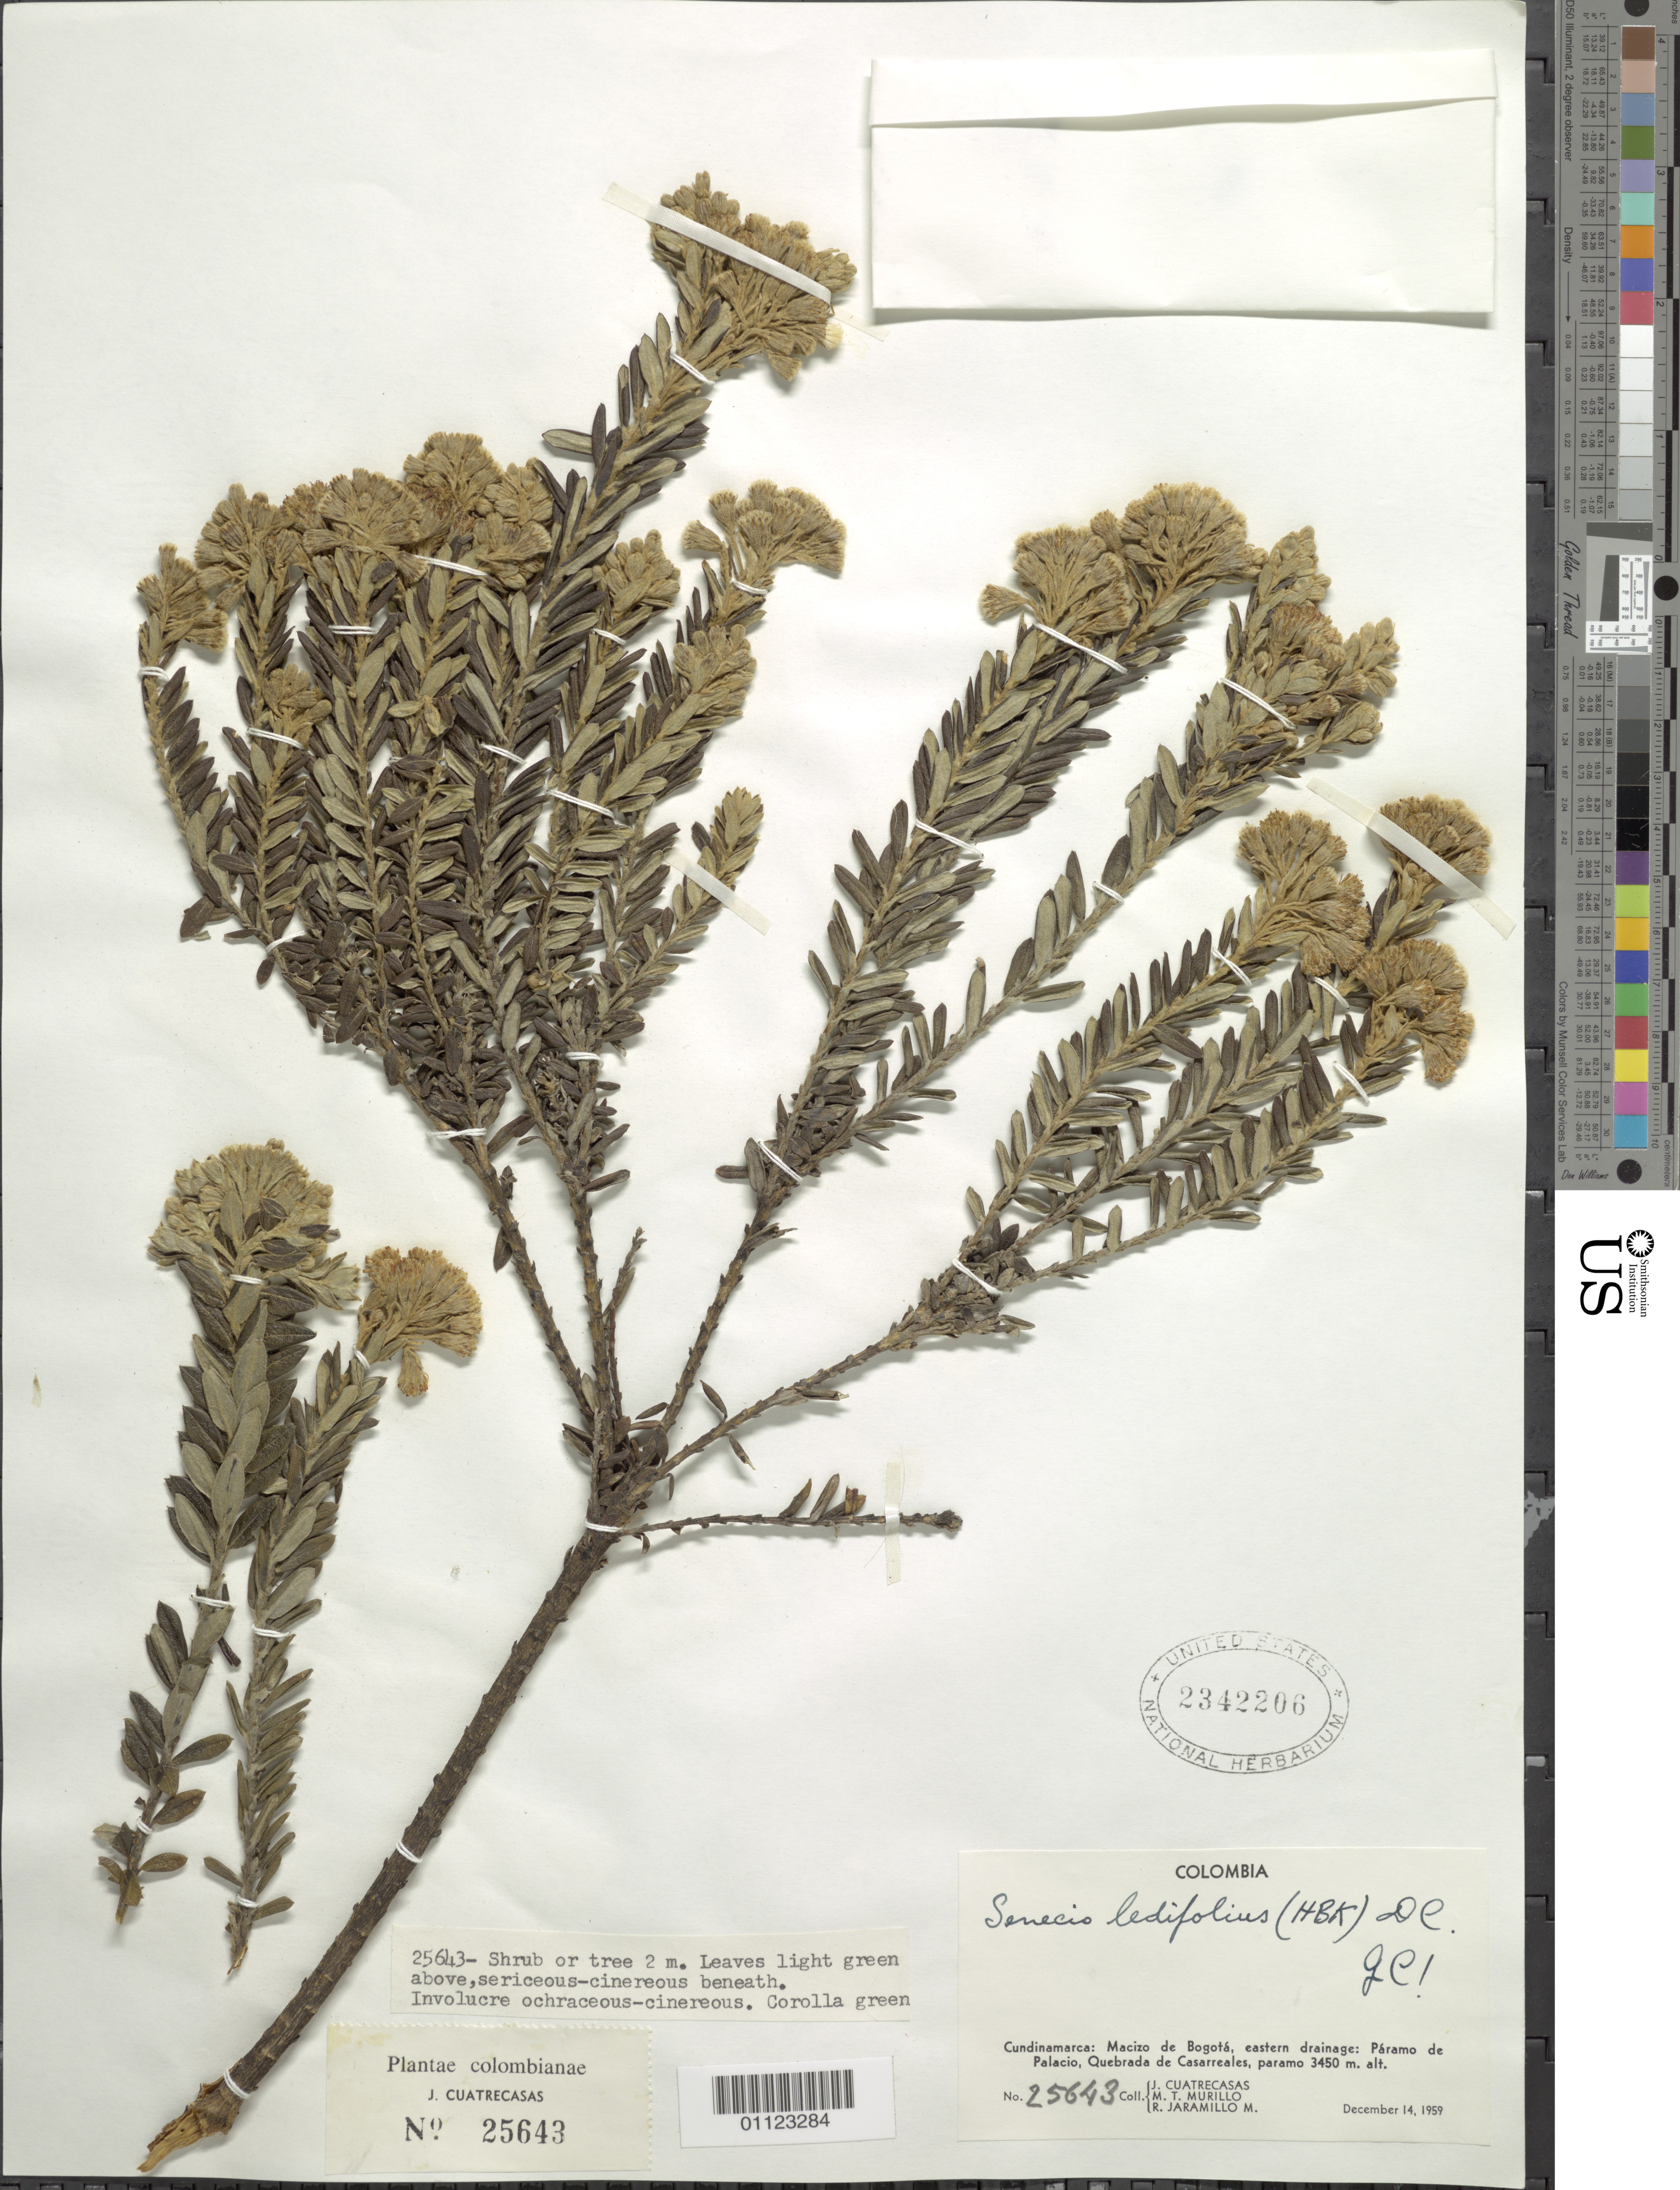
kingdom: Plantae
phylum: Tracheophyta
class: Magnoliopsida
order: Asterales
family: Asteraceae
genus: Pentacalia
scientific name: Pentacalia ledifolia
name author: (Kunth) Cuatrec.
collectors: J. Cuatrecasas, M. Murillo & R. Jaramillo M.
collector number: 25643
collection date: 1959-12-14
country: Colombia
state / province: Cundinamarca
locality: Cundinamarca: Macizo de Bogotá, eastern drainage: Páramo de Palacio, Quebrada de Casarreales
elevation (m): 3450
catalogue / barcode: US 2342206